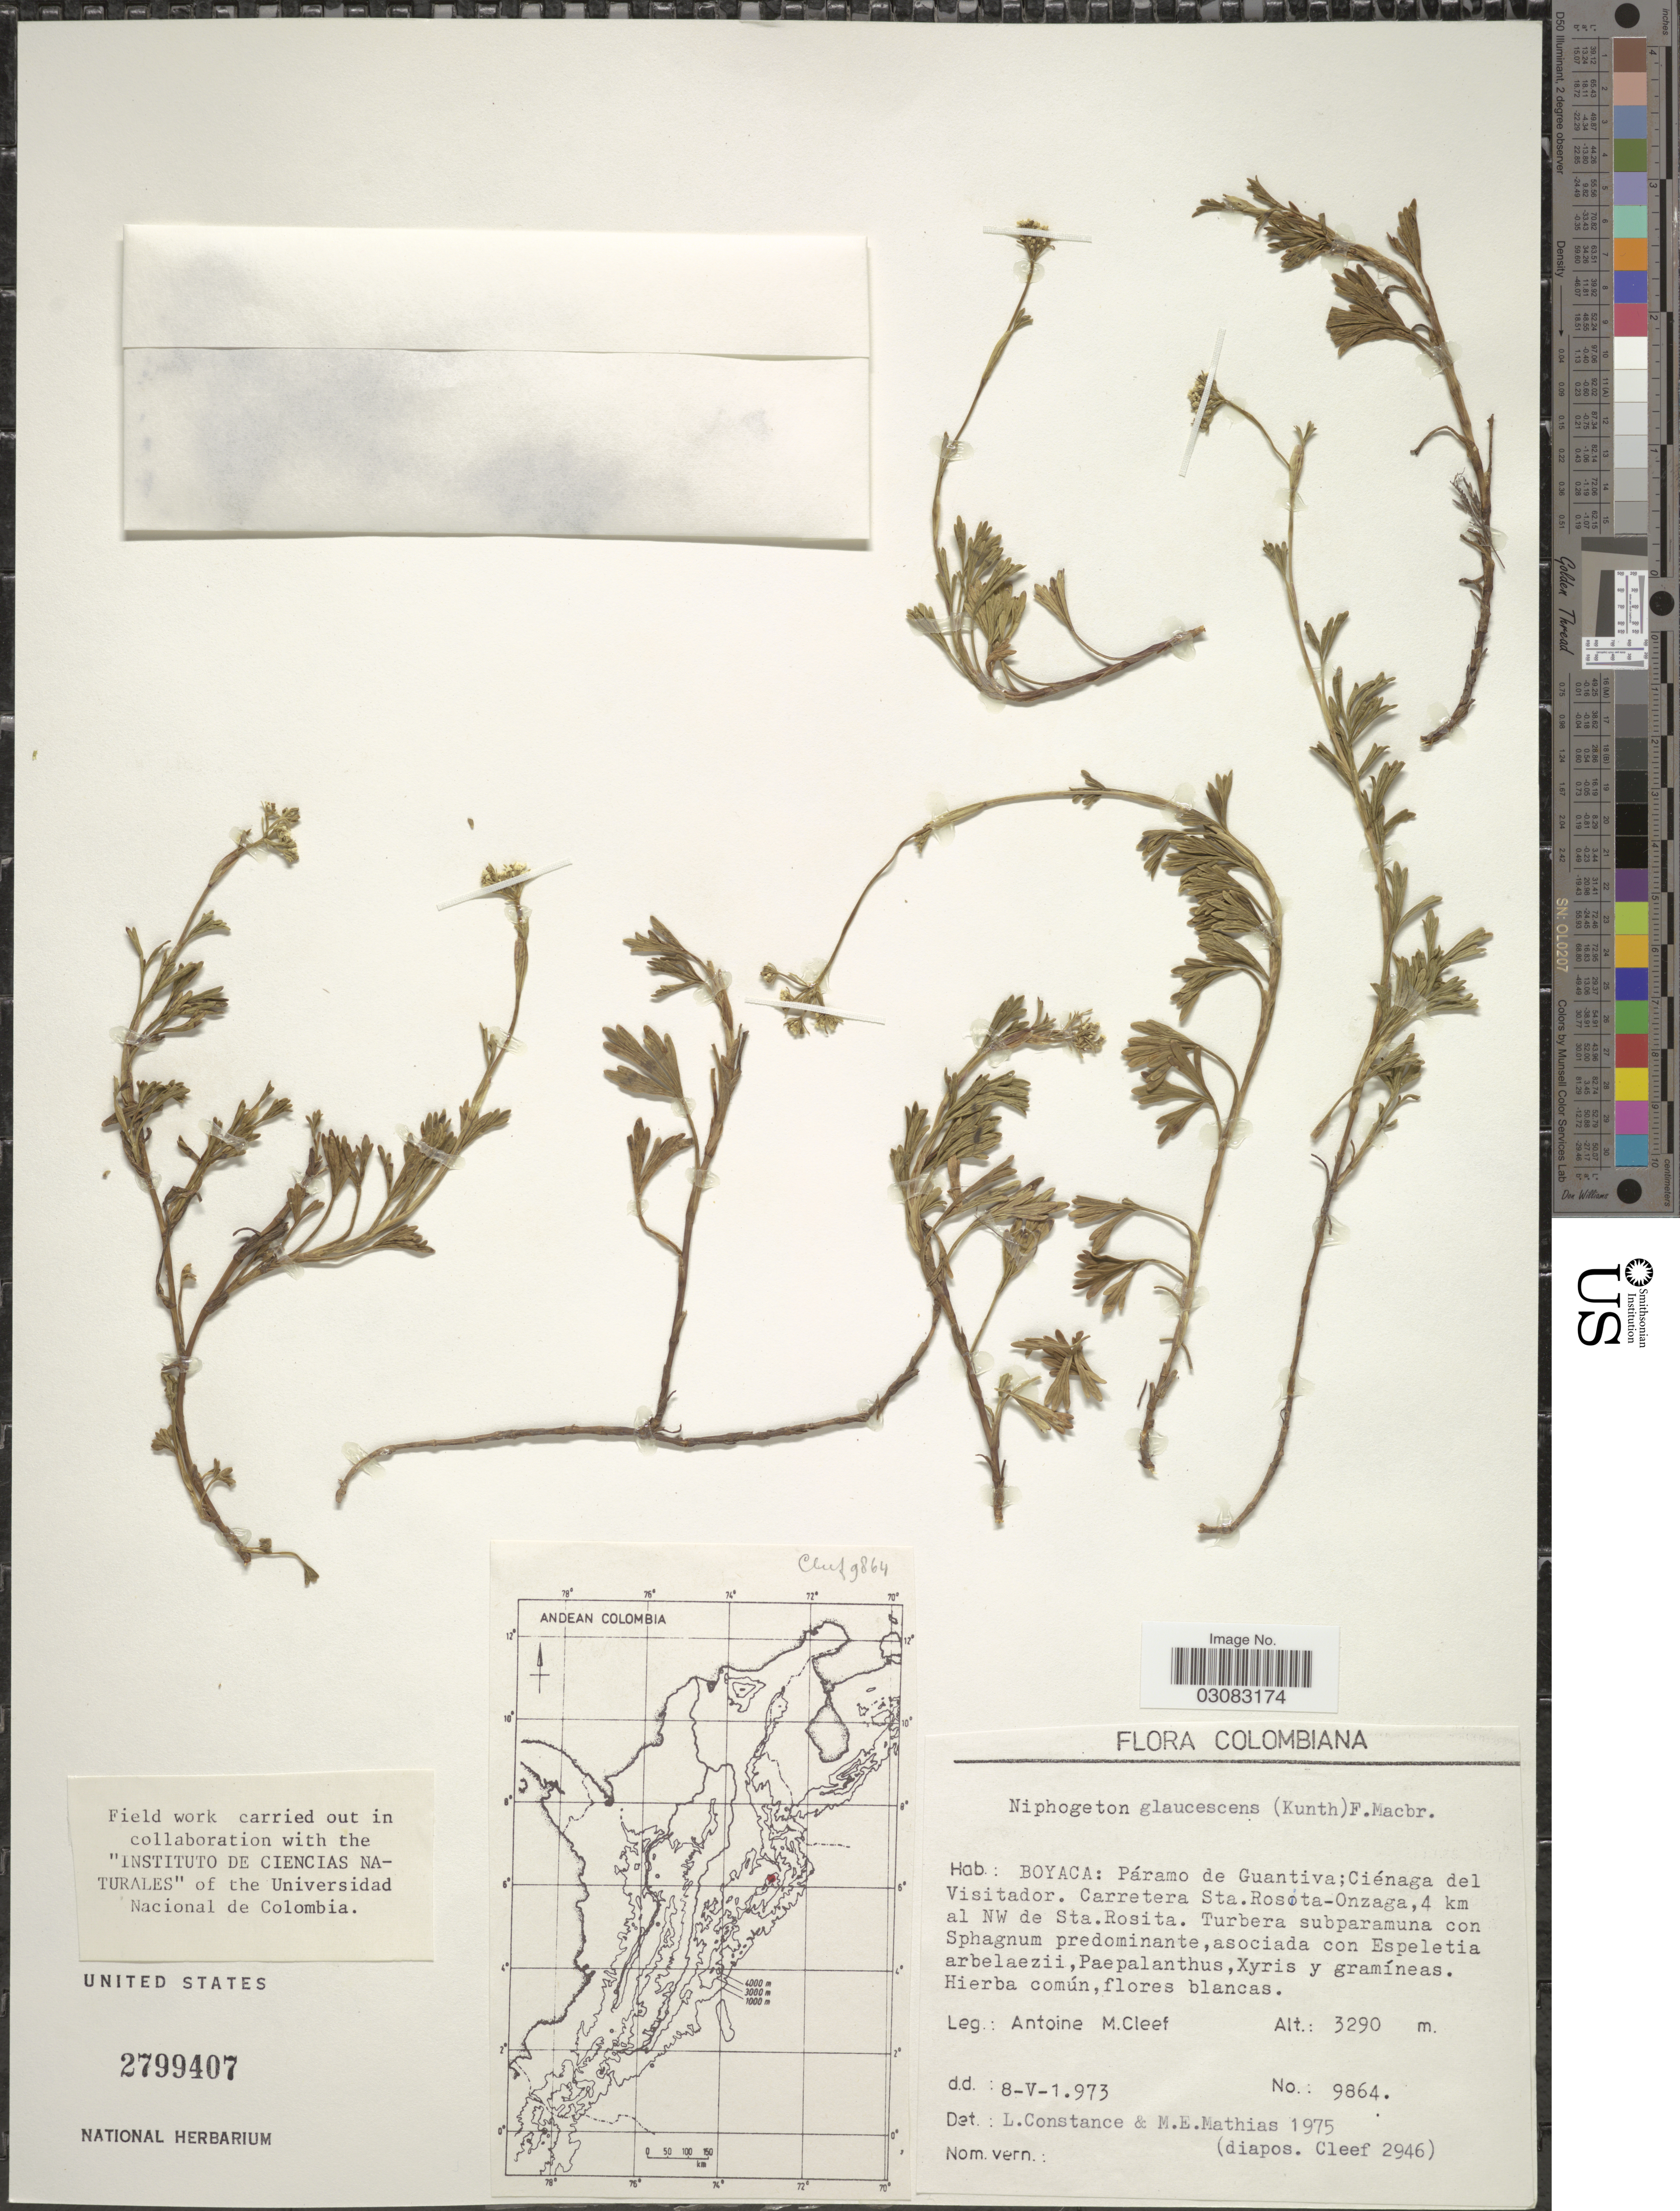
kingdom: Plantae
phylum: Tracheophyta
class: Magnoliopsida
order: Apiales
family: Apiaceae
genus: Niphogeton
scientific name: Niphogeton glaucescens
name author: (Kunth) J.F. Macbr.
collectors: A. M. Cleef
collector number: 9864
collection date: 1973-05-08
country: Colombia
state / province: Boyacá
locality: Páramo de Guantiva; Ciénaga del Visitador. Carretera Sta. Rosita-Onzaga, 4 km al NW de Sta. Rosita.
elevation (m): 3290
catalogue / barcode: US 2799407